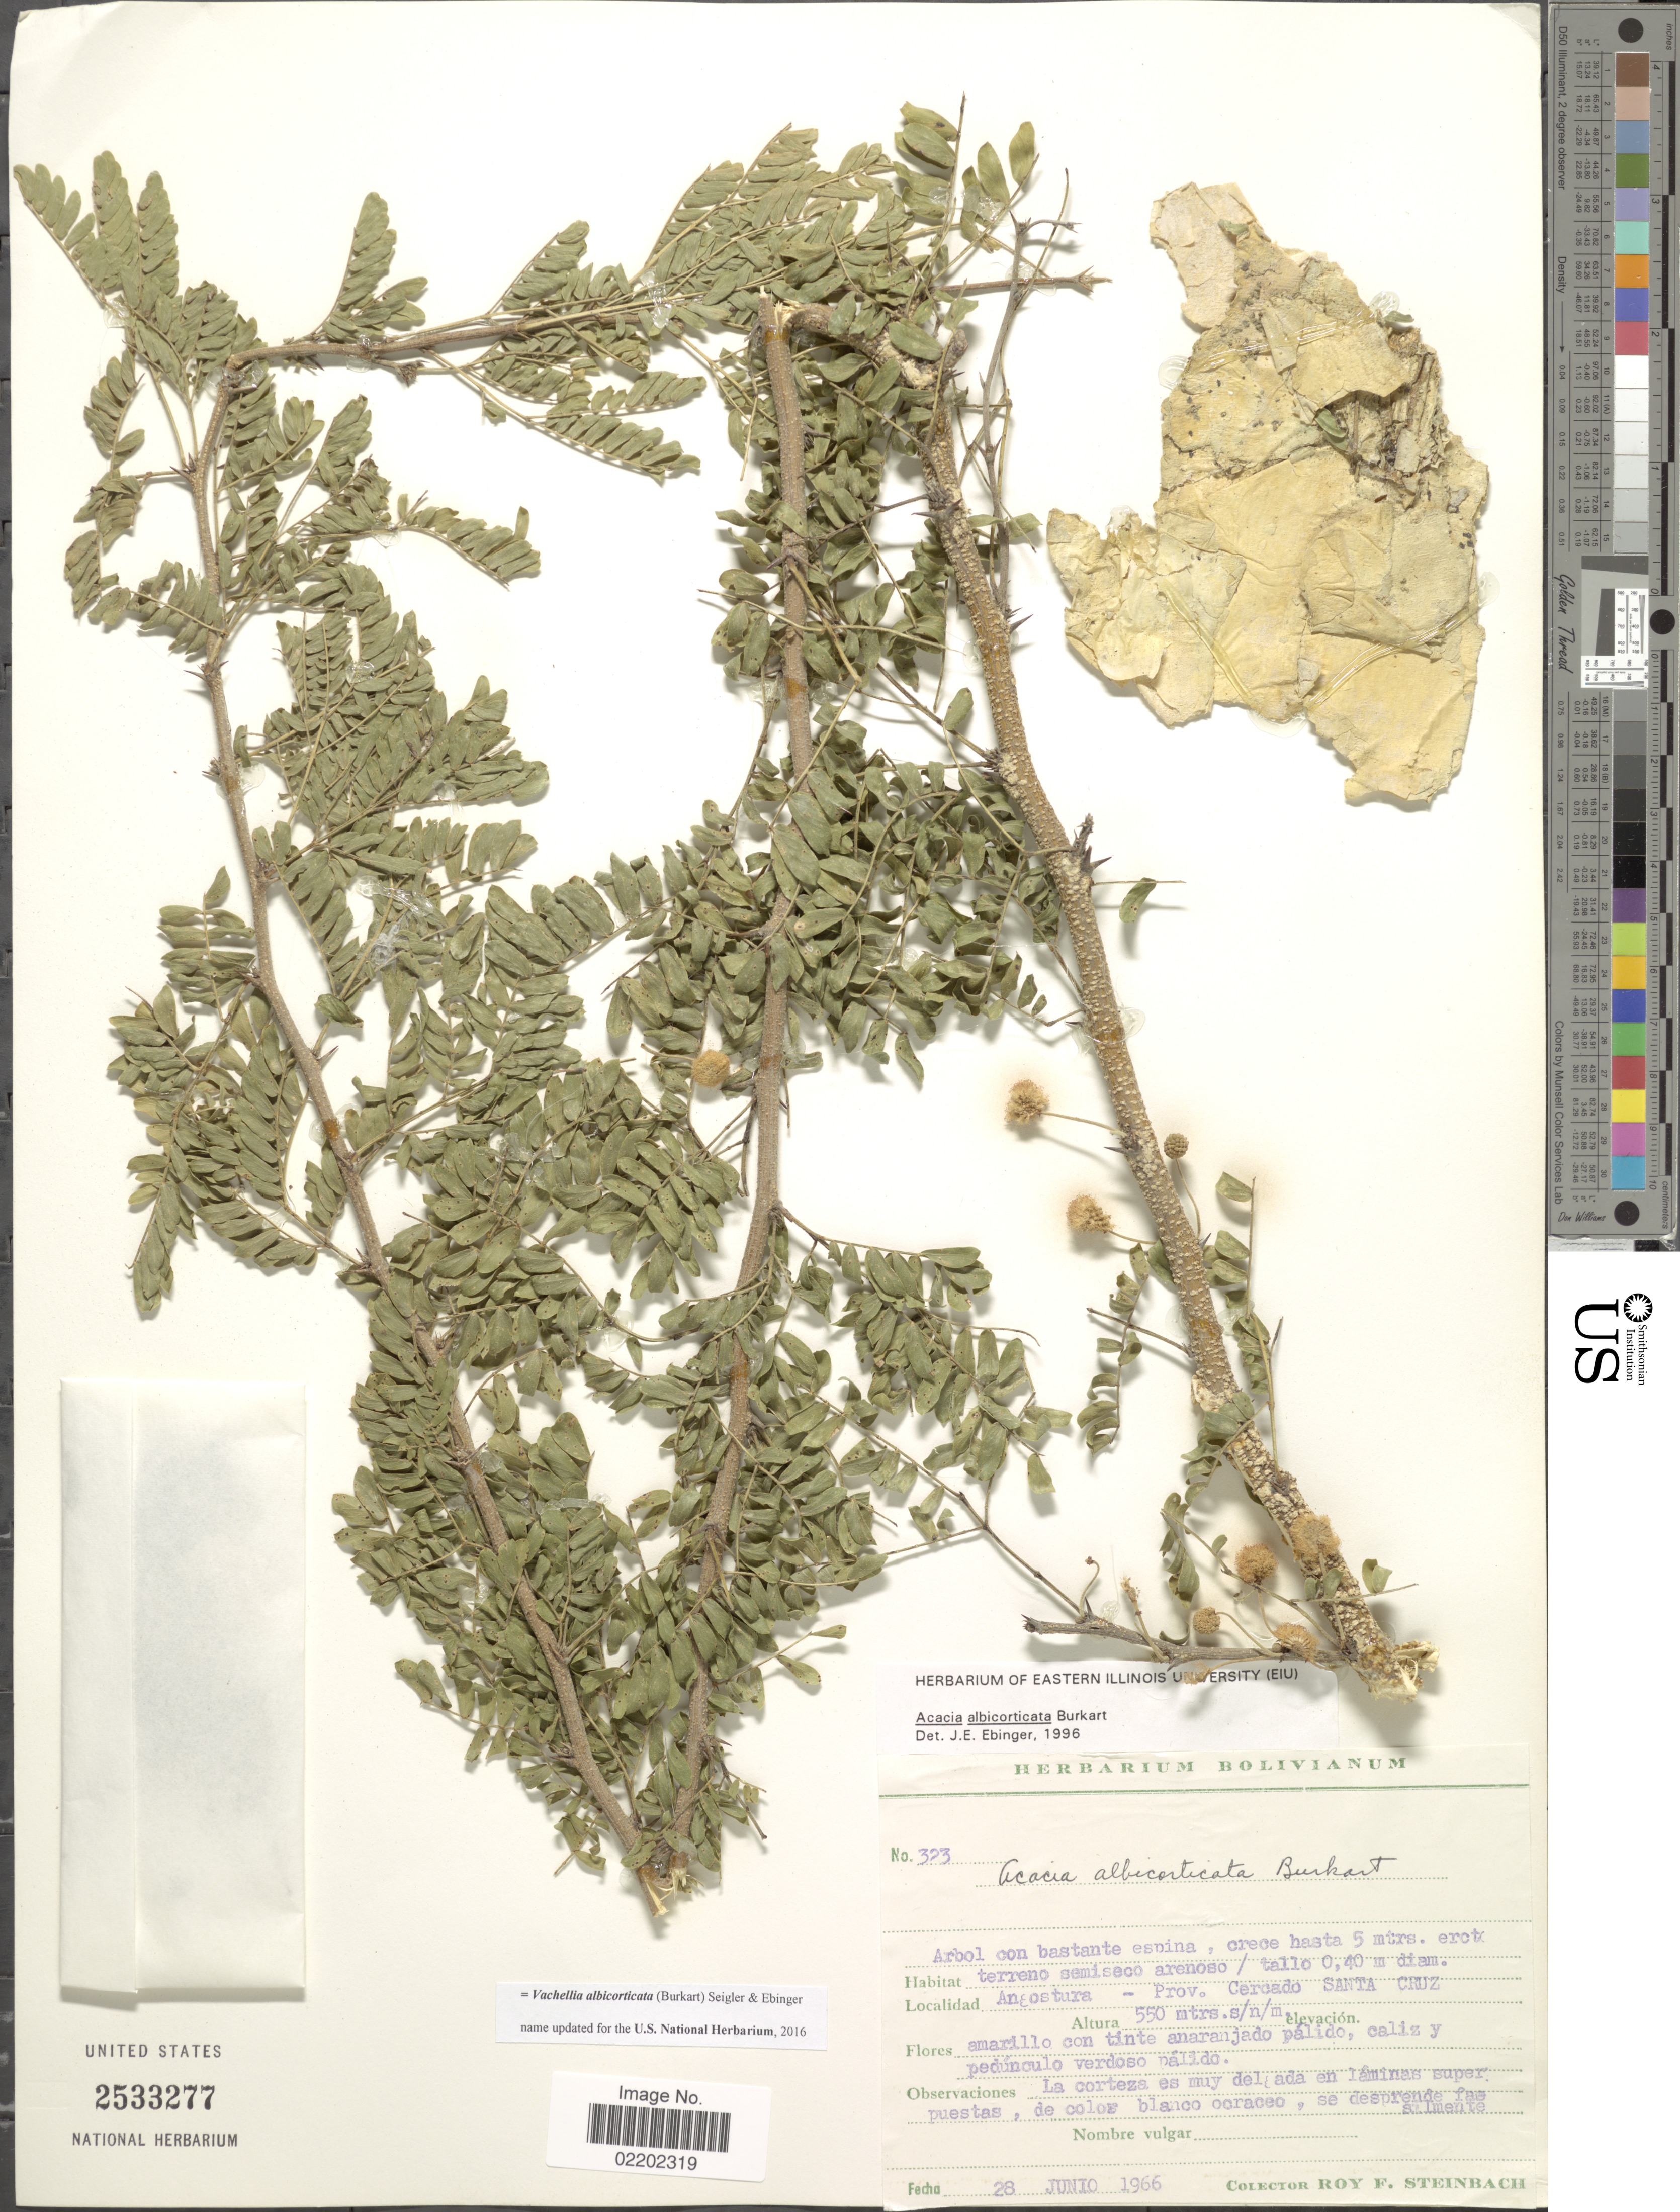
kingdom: Plantae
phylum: Tracheophyta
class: Magnoliopsida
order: Fabales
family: Fabaceae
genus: Vachellia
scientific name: Vachellia albicorticata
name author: (Burkart) Seigler & Ebinger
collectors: R. F. Steinbach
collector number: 323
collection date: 1966-06-28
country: Bolivia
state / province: Santa Cruz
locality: Angostura - Prov Cercado Santa Cruz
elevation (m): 550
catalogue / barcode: US 2533277